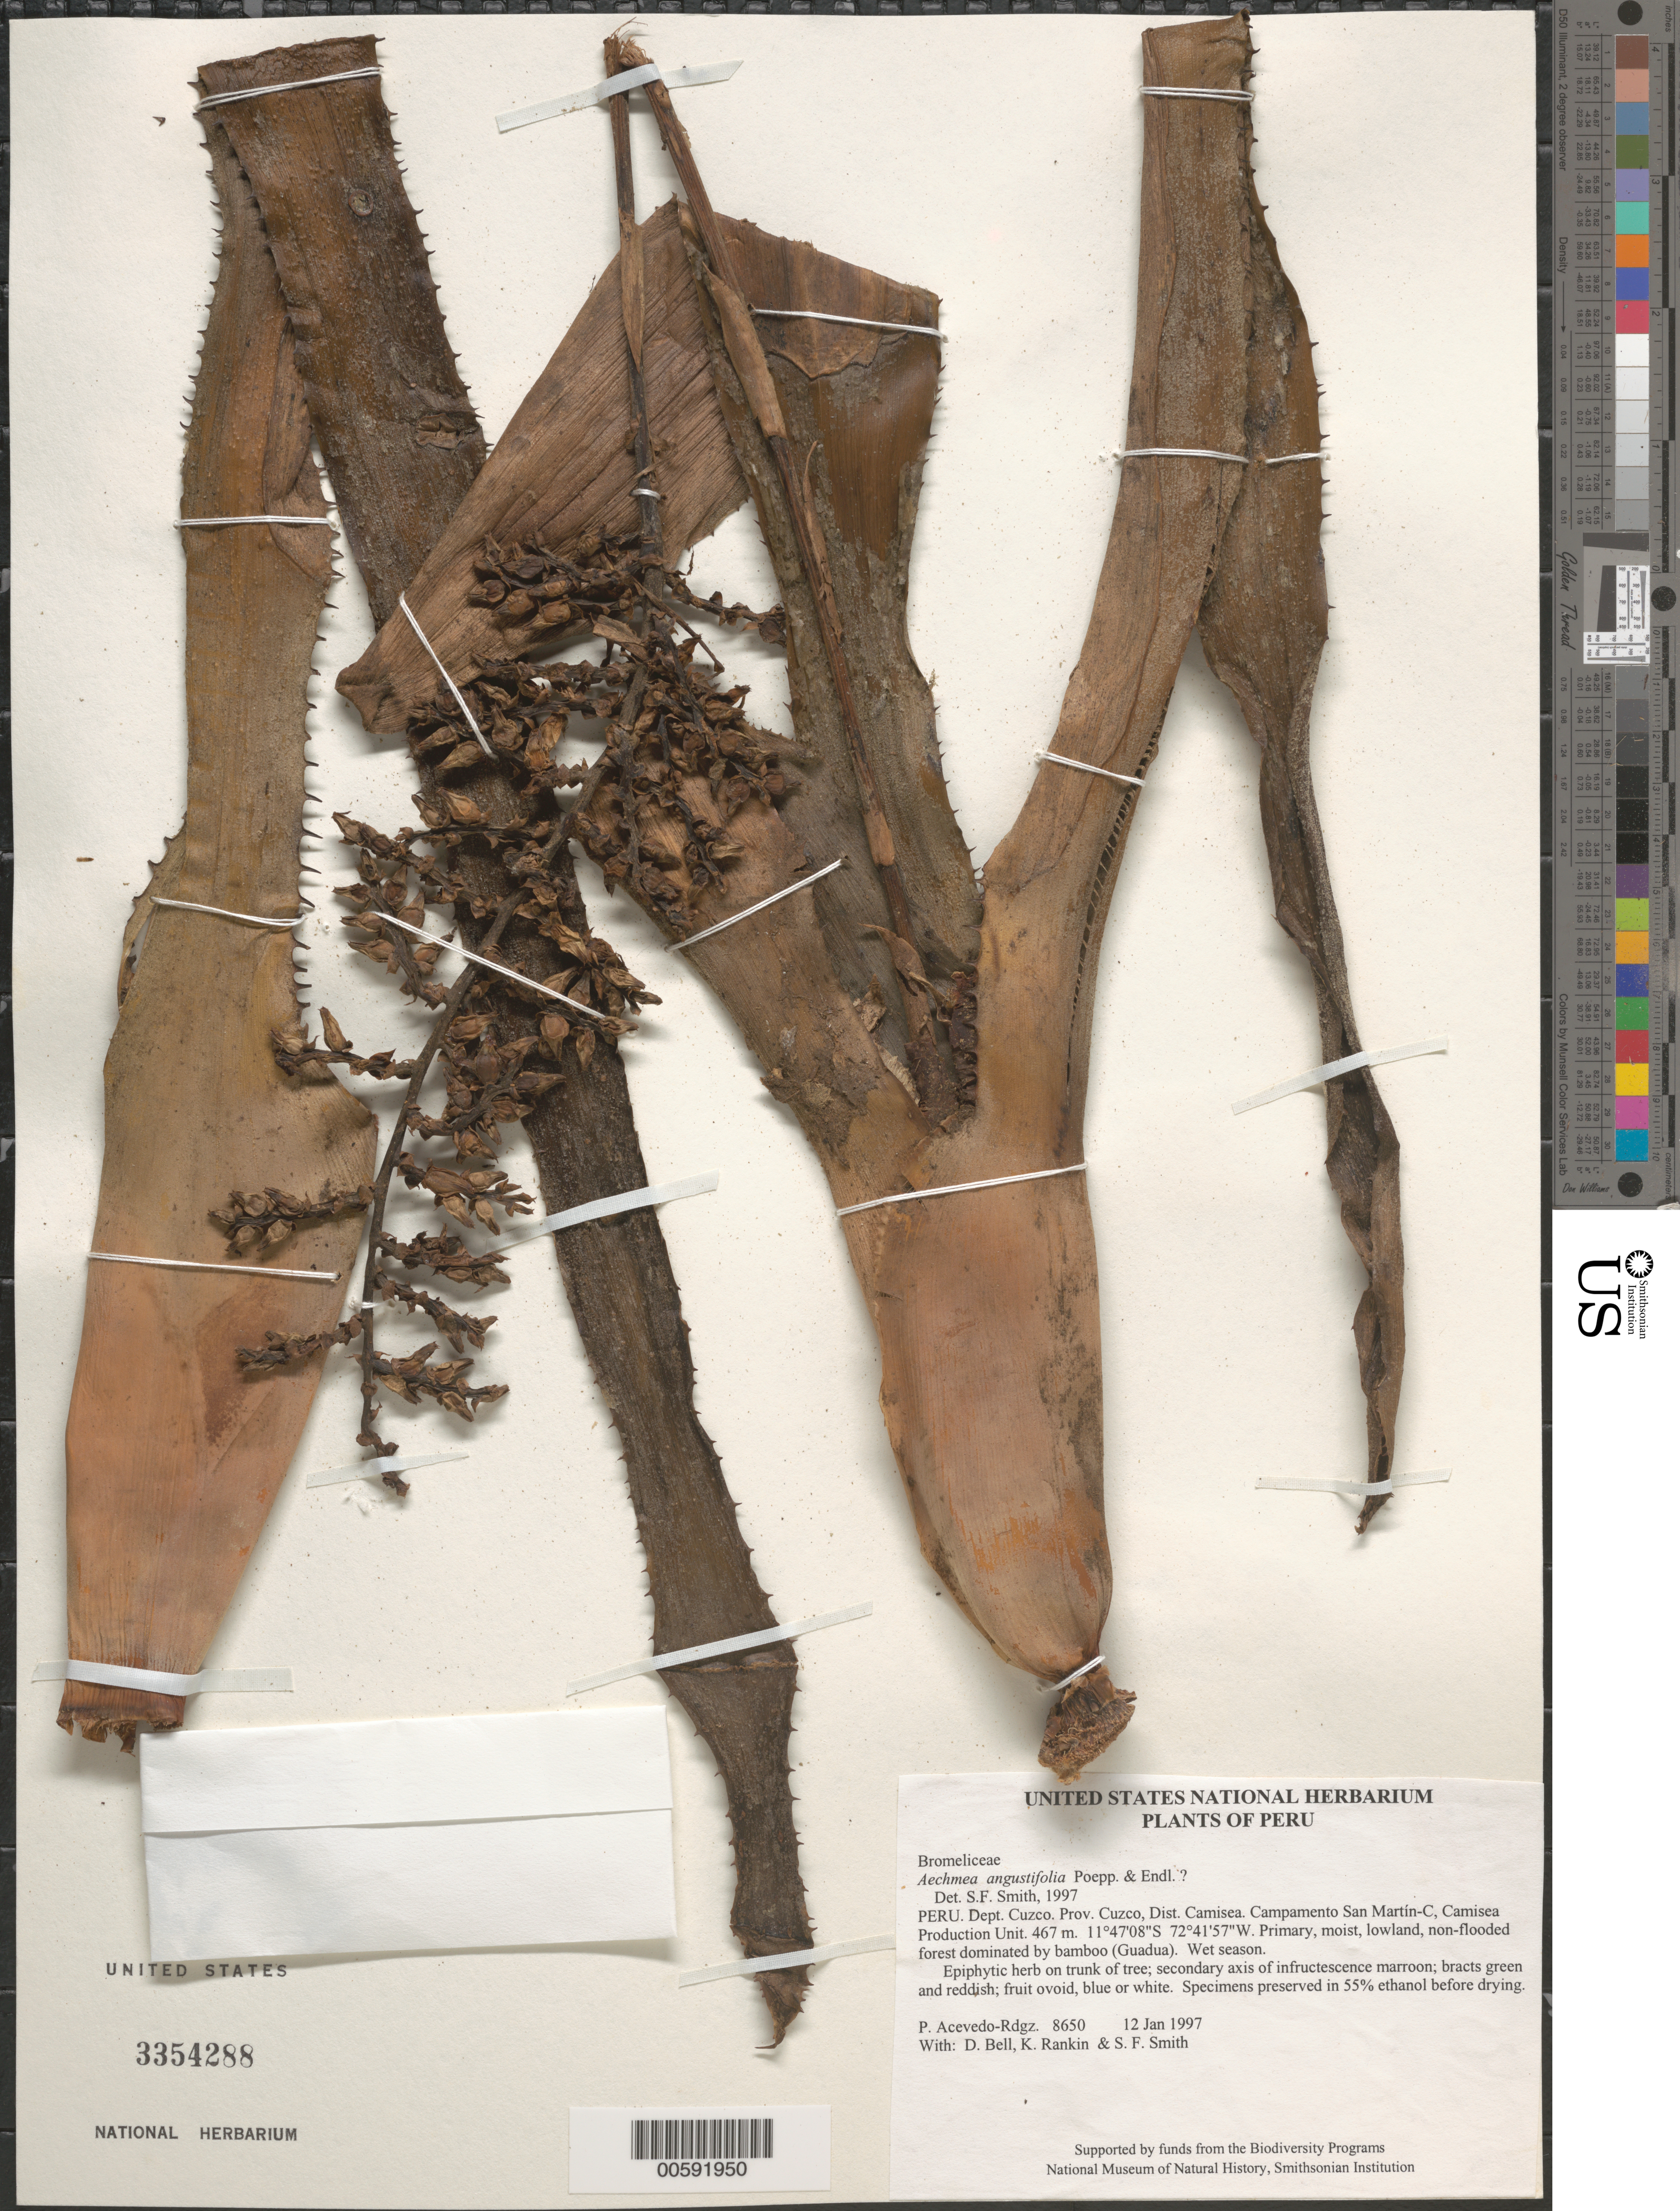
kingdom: Plantae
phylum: Tracheophyta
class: Liliopsida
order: Poales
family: Bromeliaceae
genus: Aechmea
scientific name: Aechmea angustifolia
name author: Poepp. & Endl.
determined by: Smith, Stephen F., (US), NMNH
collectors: P. Acevedo-Rodr., D. A. Bell, K. B. Rankin & S.F. Smith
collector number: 8650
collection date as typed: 12 Jan 1997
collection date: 1997-01-12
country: Peru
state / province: Cusco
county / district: Cusco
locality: Districto Camisea, Campamento San Martín-C, Camisea Production Unit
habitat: Primary, moist, lowland, non-flooded forest dominated by bamboo (Guadua). Wet season.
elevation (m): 467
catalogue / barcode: US 3354288